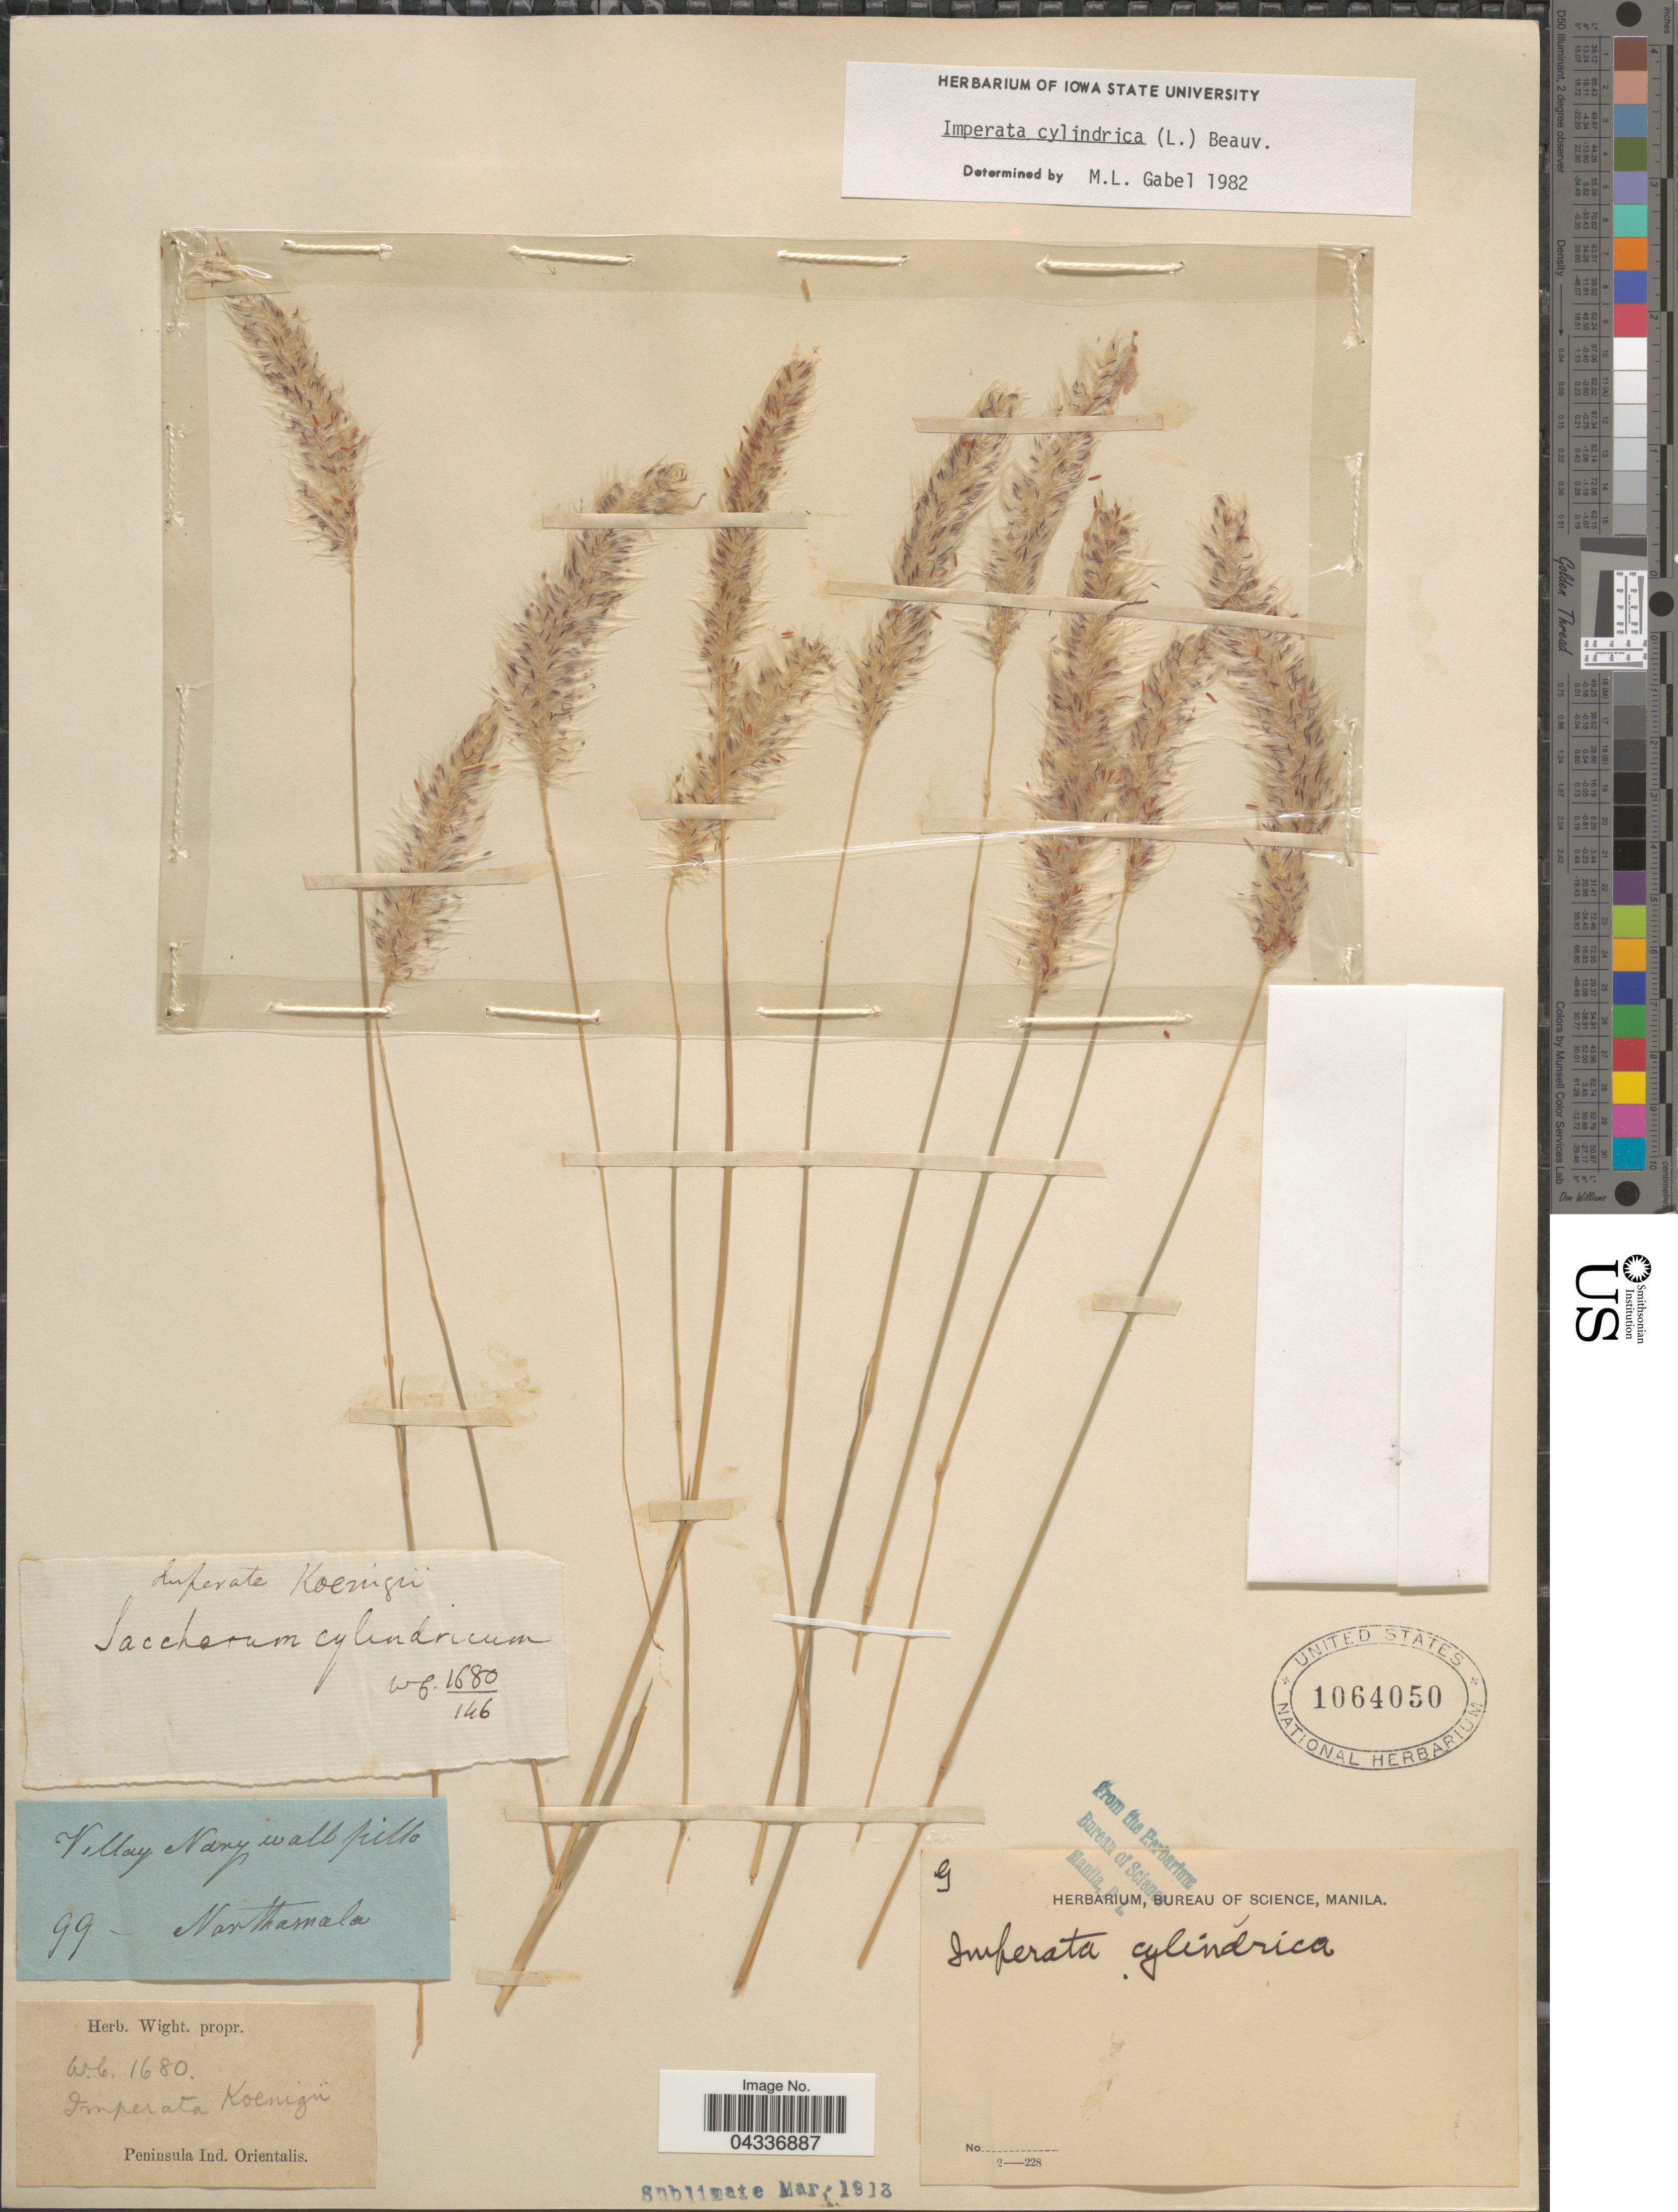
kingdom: Plantae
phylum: Tracheophyta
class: Liliopsida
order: Poales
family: Poaceae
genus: Imperata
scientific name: Imperata cylindrica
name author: (L.) P. Beauv.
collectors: ex Herb. Wight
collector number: W.C. 1680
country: India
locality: Northamala. Peninsula Ind. Orientalis.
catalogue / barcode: US 1064050